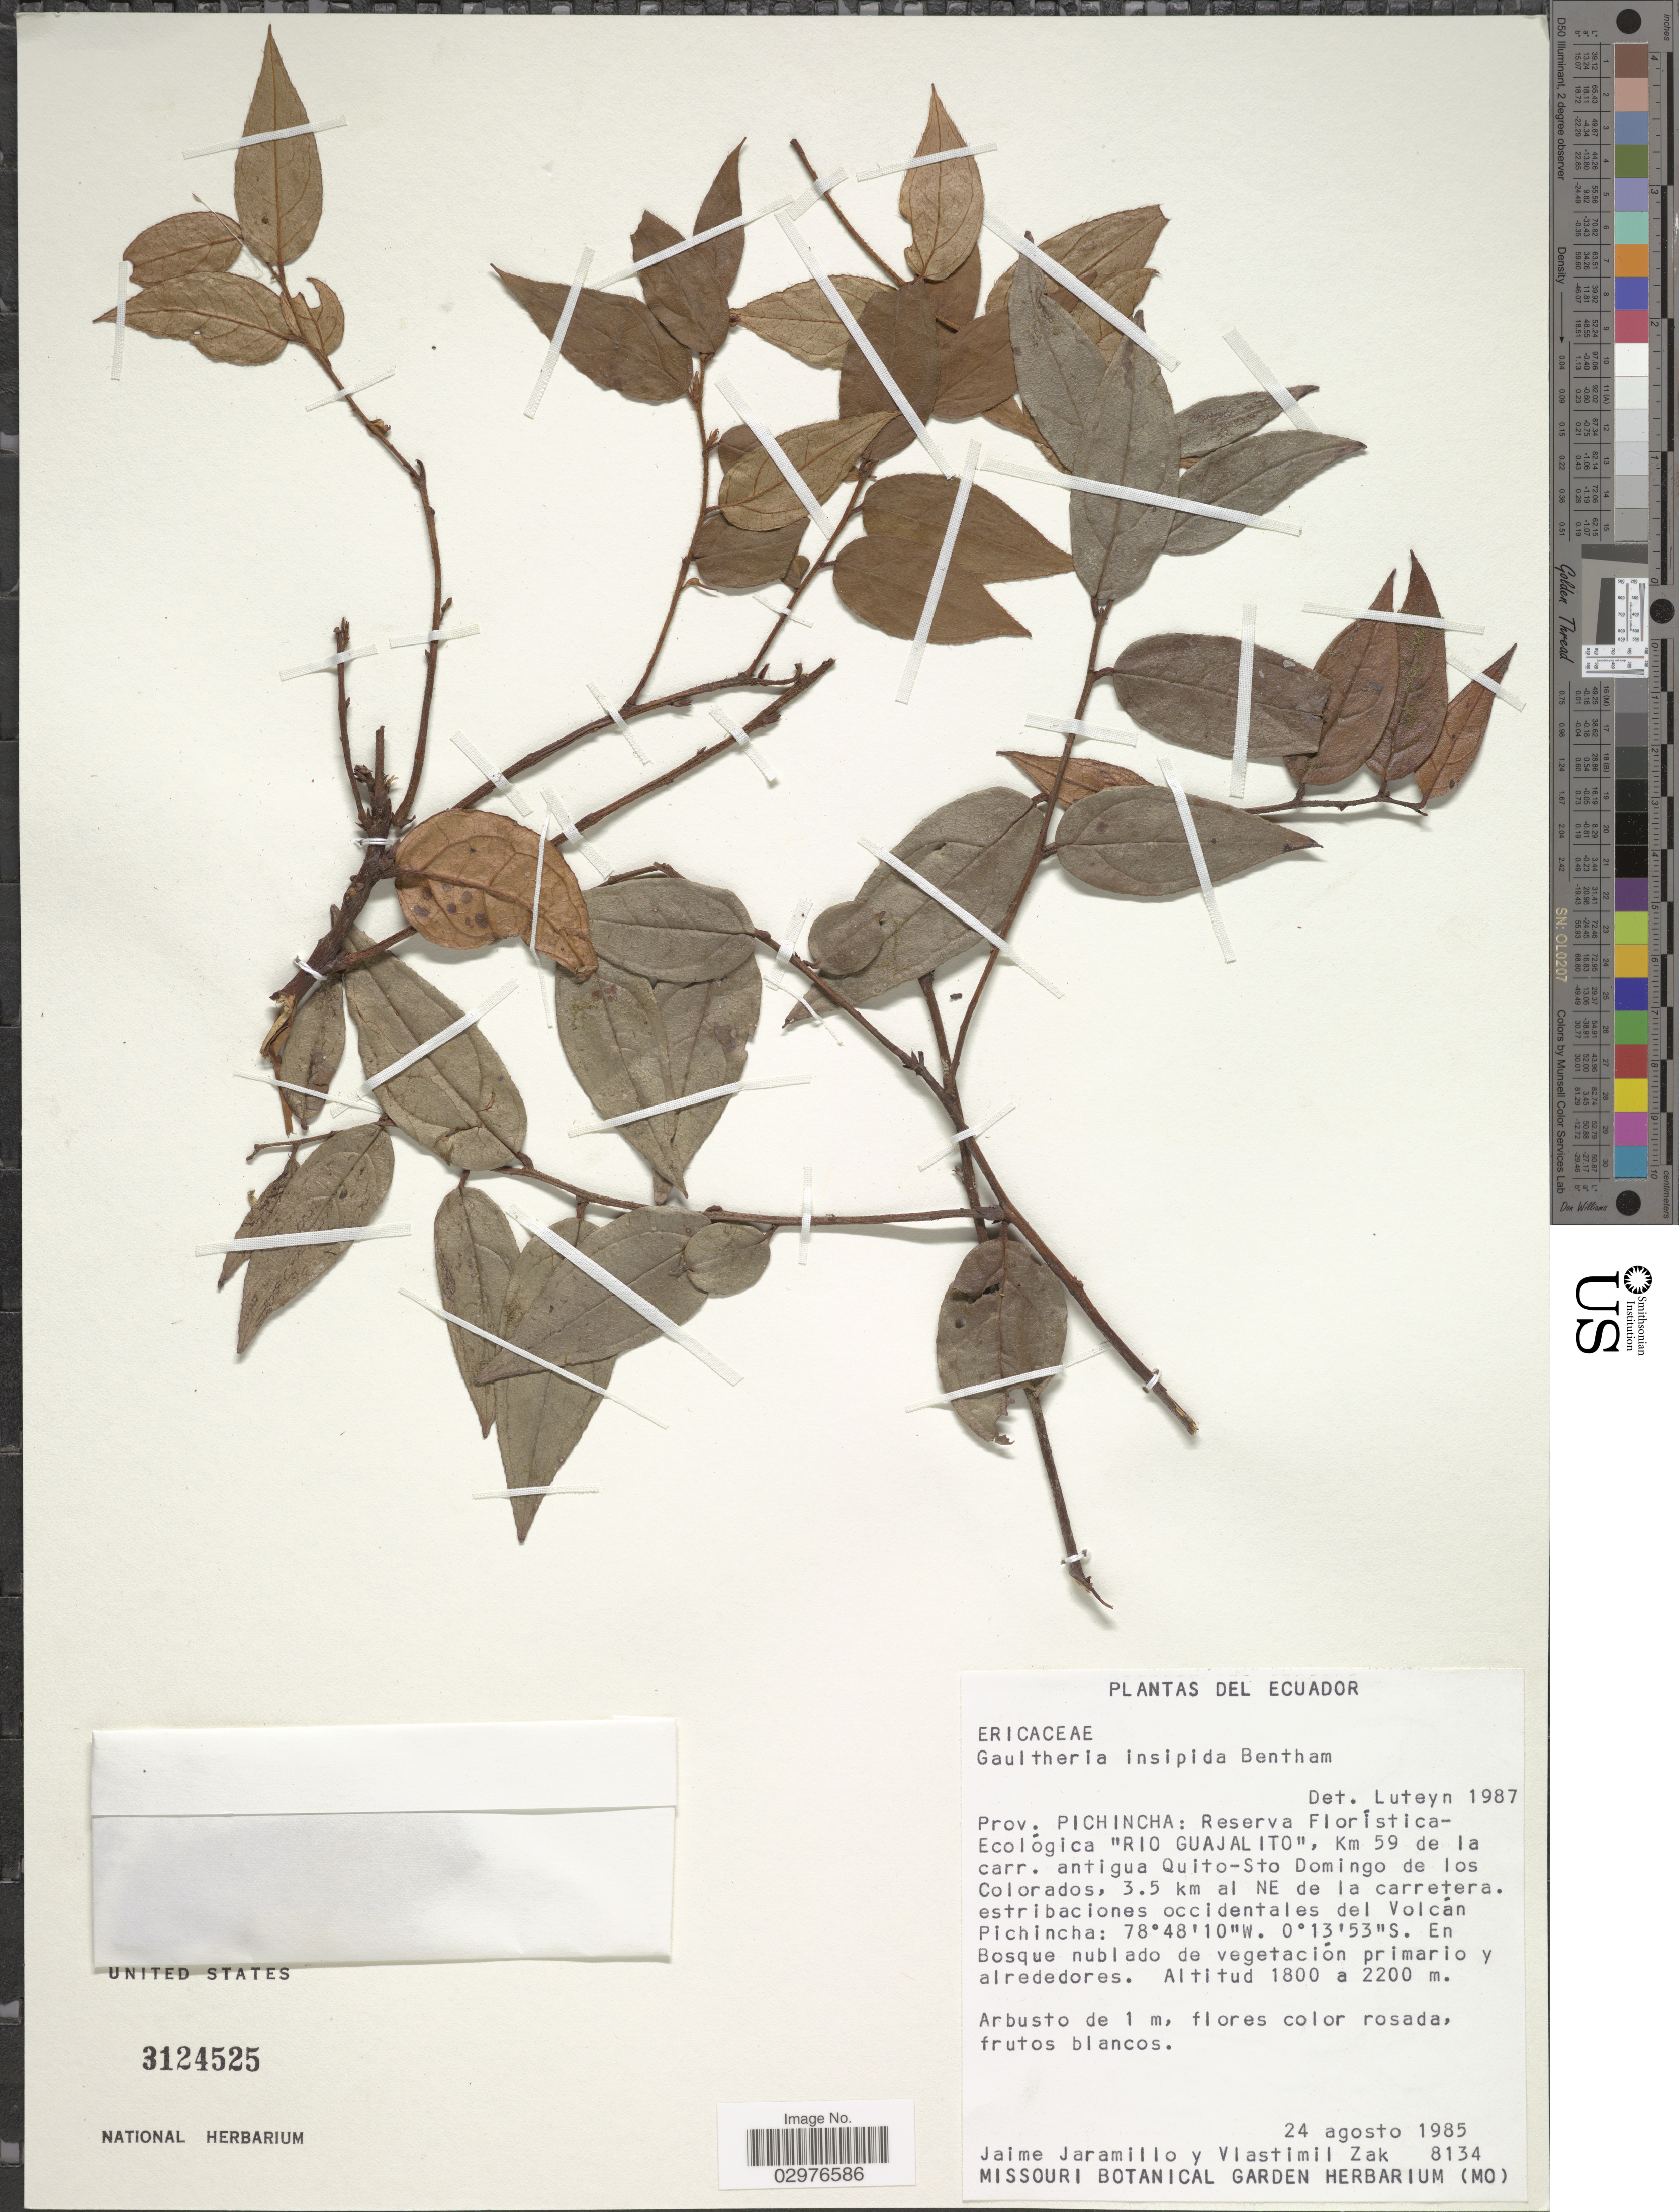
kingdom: Plantae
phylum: Tracheophyta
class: Magnoliopsida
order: Ericales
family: Ericaceae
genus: Gaultheria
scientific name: Gaultheria insipida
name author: Benth.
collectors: J. Jaramillo & V. Zak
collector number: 8134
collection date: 1985-08-24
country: Ecuador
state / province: Pichincha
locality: Reserva Florística-Ecológica "R10 Guajalito", Km 59 de la carr. antigua Quito-Sto Domingo de los Colorados, 3.5 km al NE de la carretera. estribaciones occidentales del Volcán Pichincha.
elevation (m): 1800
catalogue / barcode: US 3124525